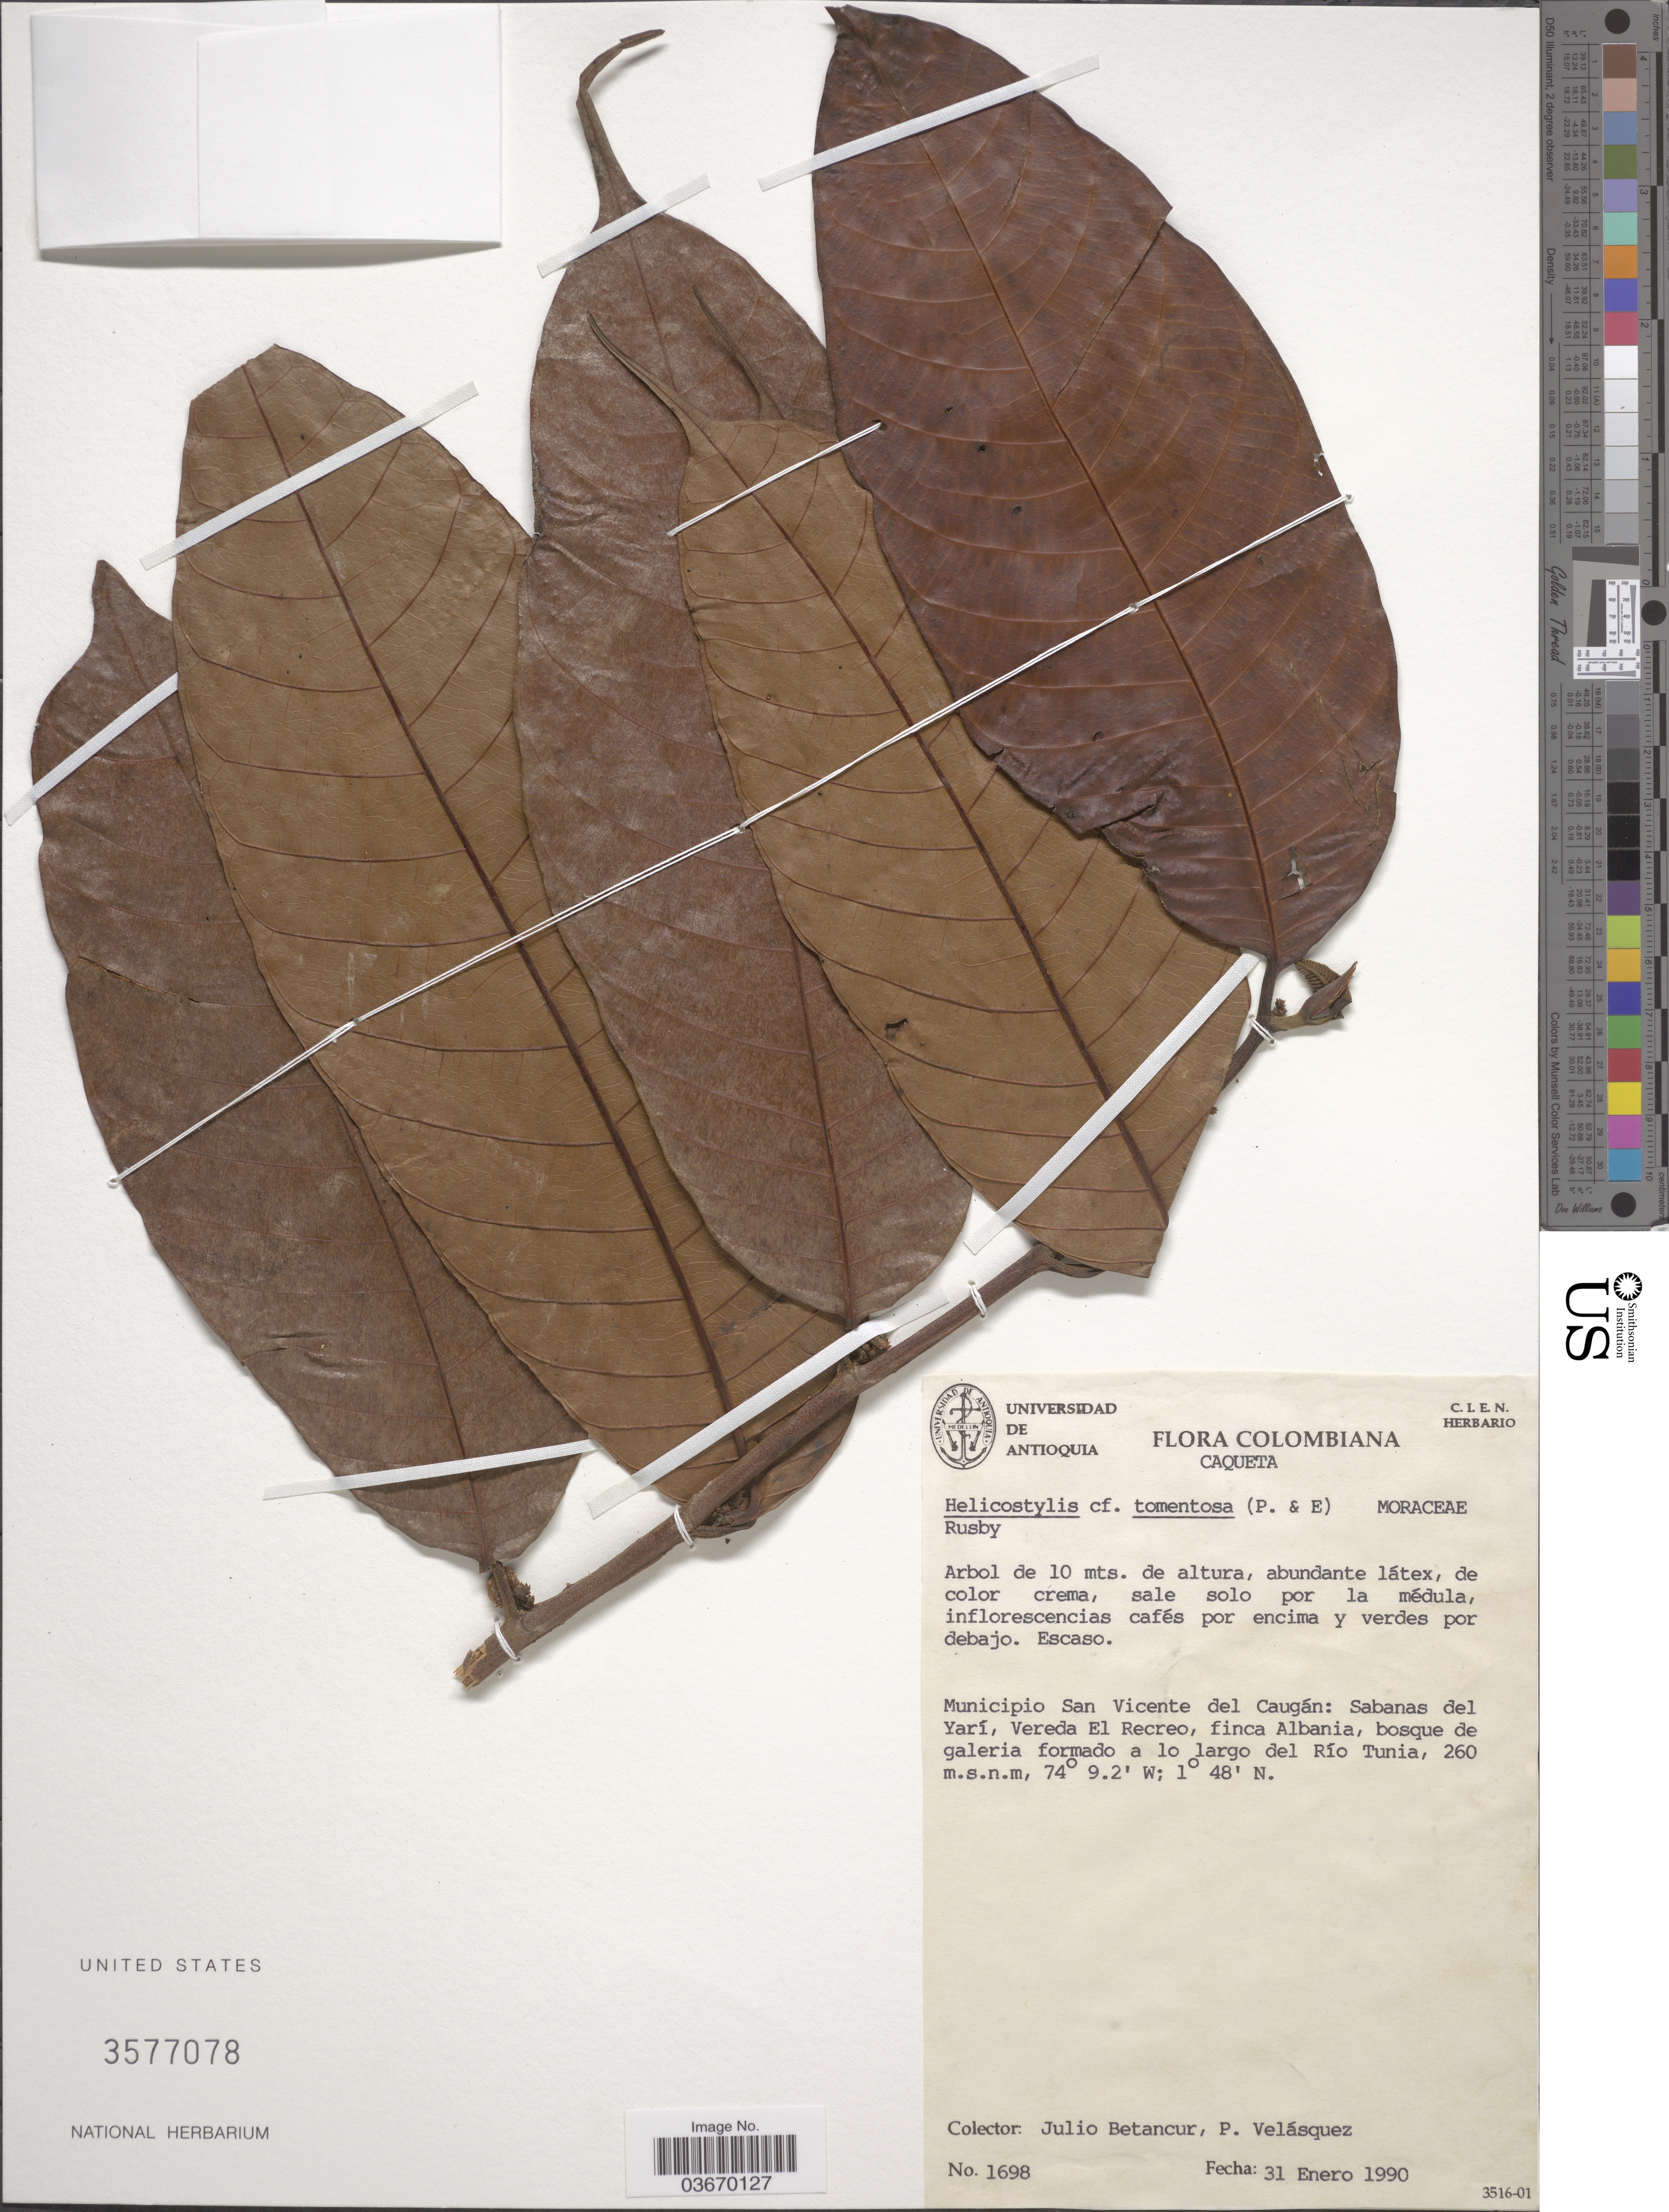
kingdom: Plantae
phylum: Tracheophyta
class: Magnoliopsida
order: Rosales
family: Moraceae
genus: Helicostylis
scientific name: Helicostylis tomentosa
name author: (Poepp. & Endl.) Rusby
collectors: J. Betancur & P. Velasquez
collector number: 1698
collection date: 1990-01-31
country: Colombia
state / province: Caquetá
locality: Municipio San Vicente del Caugán: Sabanas del Yarí, Vereda El Recreo, finca Albania, bosque de galeria formado a lo largo del Río Tunia.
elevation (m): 260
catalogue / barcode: US 3577078